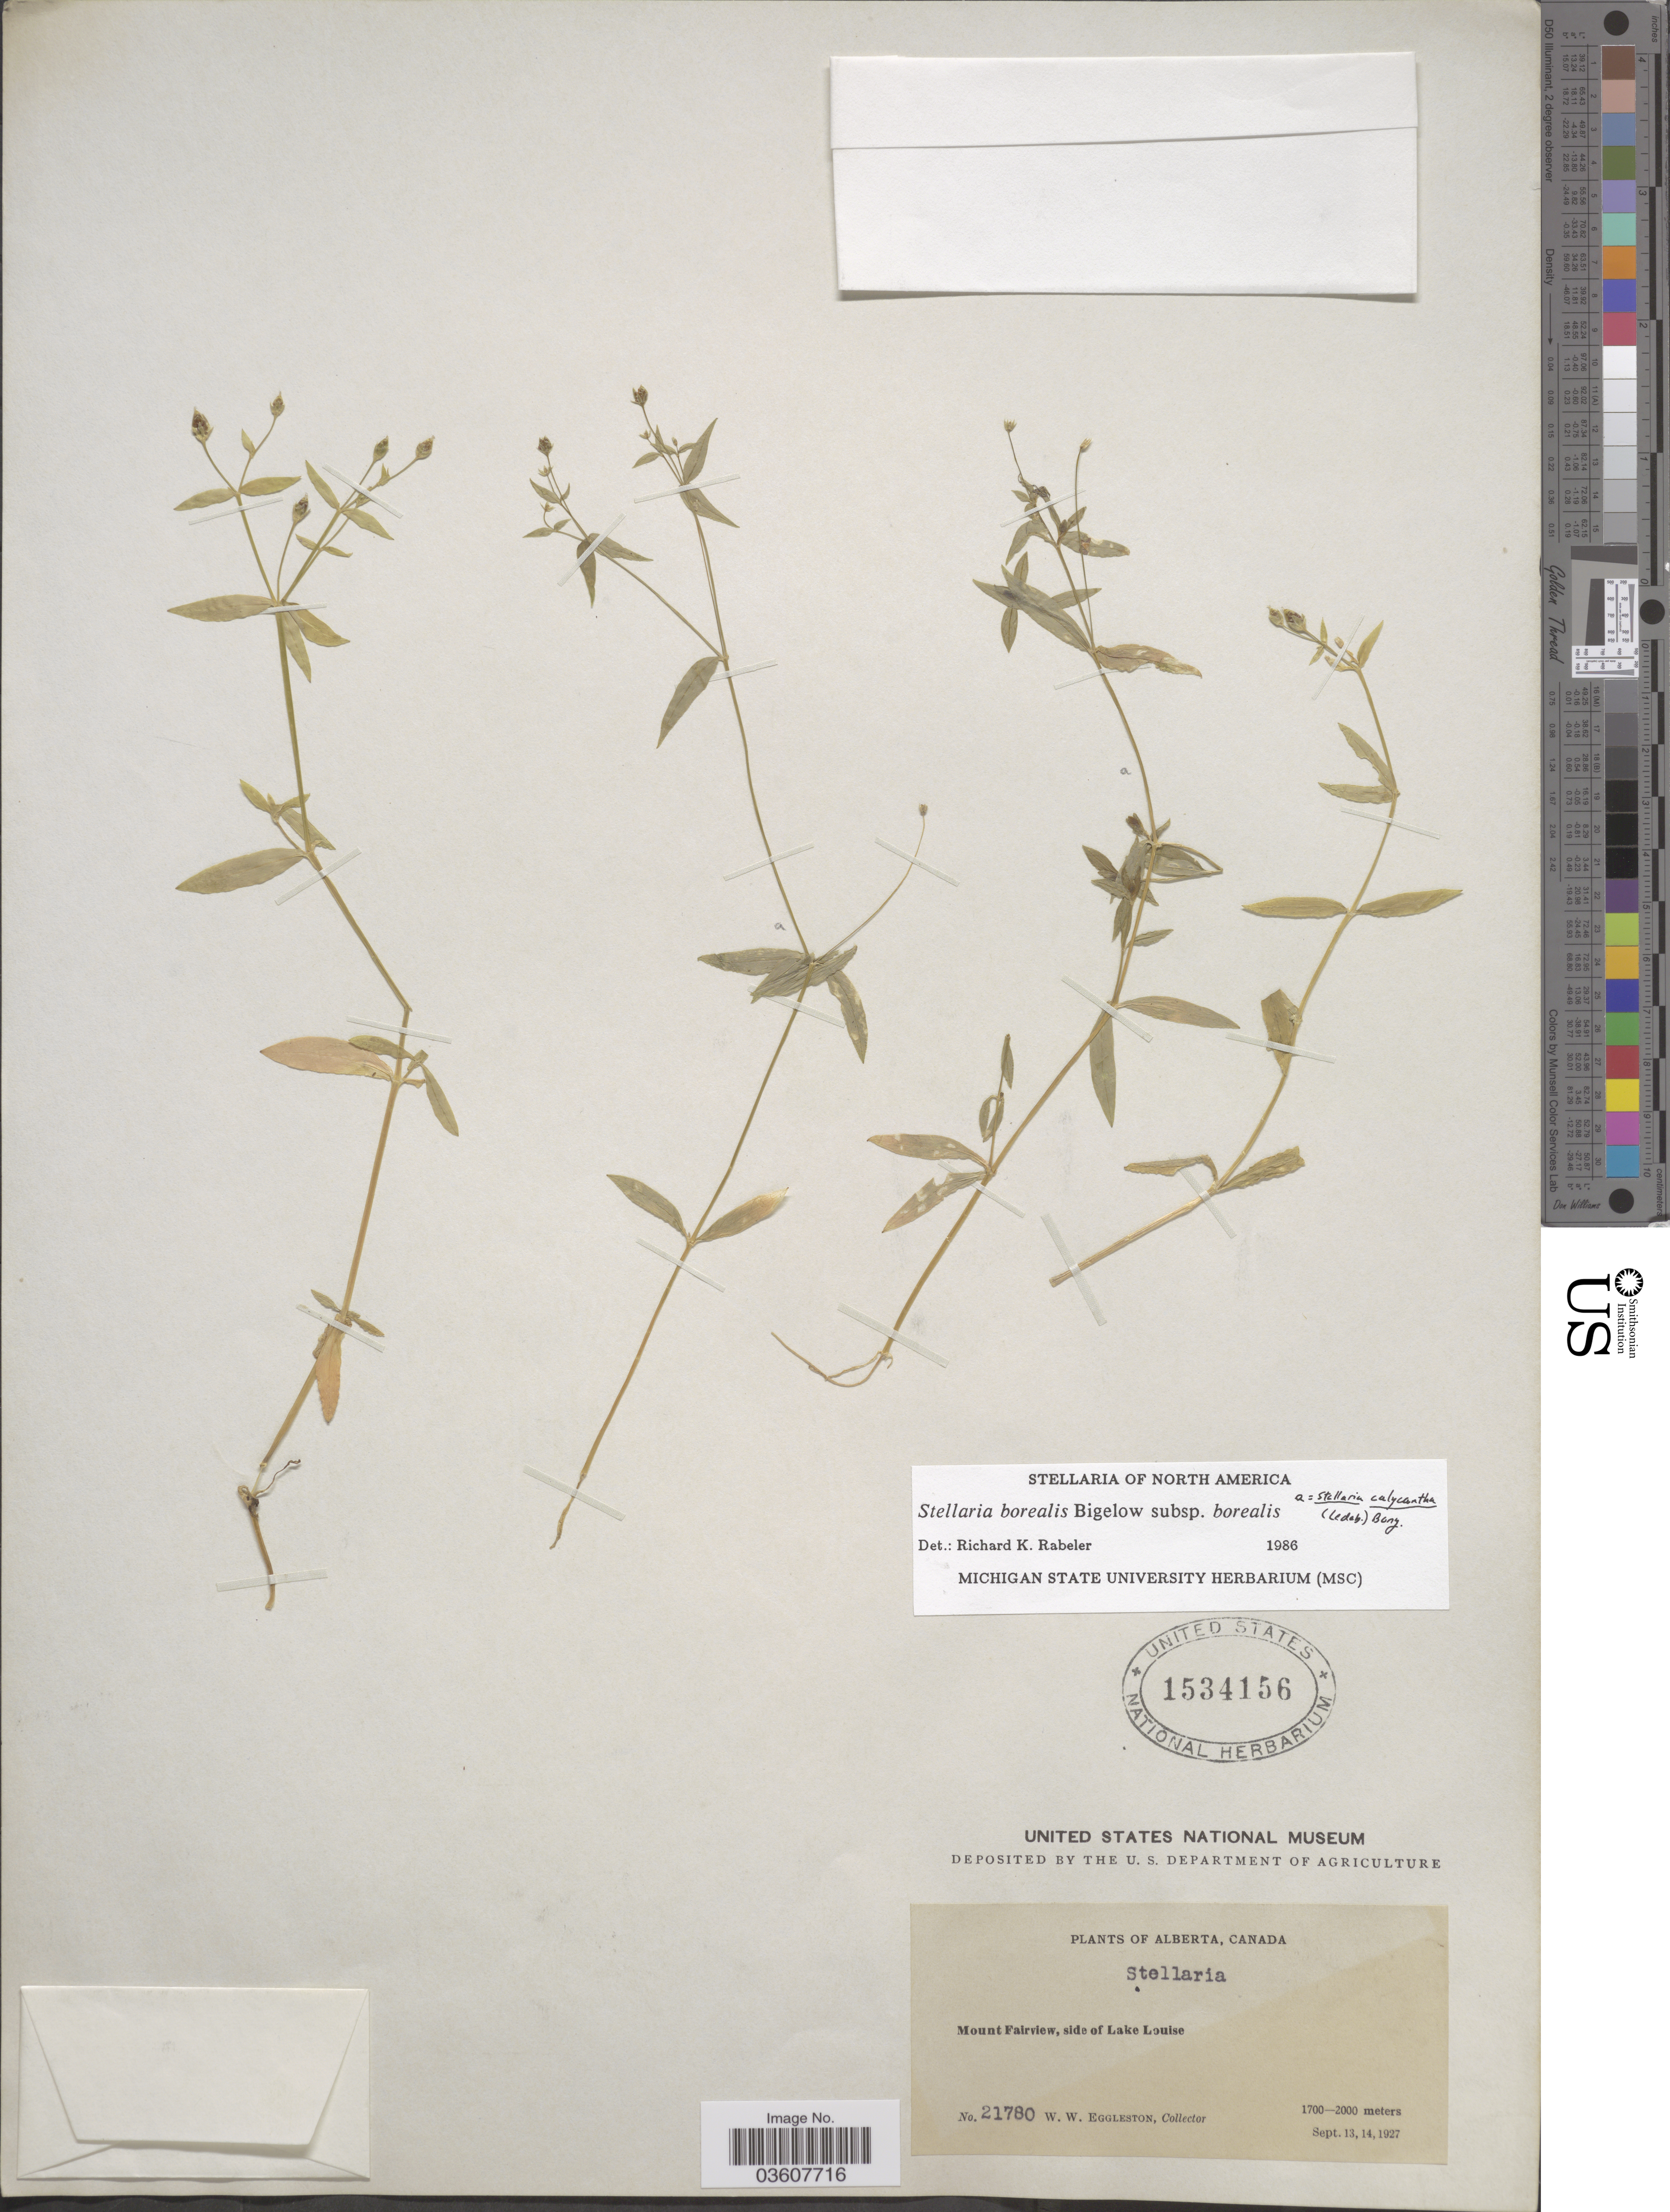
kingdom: Plantae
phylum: Tracheophyta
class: Magnoliopsida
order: Caryophyllales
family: Caryophyllaceae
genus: Stellaria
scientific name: Stellaria borealis subsp. borealis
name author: Bigelow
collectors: W. W. Eggleston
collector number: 21780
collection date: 1927-09-13/1927-09-14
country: Canada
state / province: Alberta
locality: Mount Fairview, side of Lake Louise.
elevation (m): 1700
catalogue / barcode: US 1534156